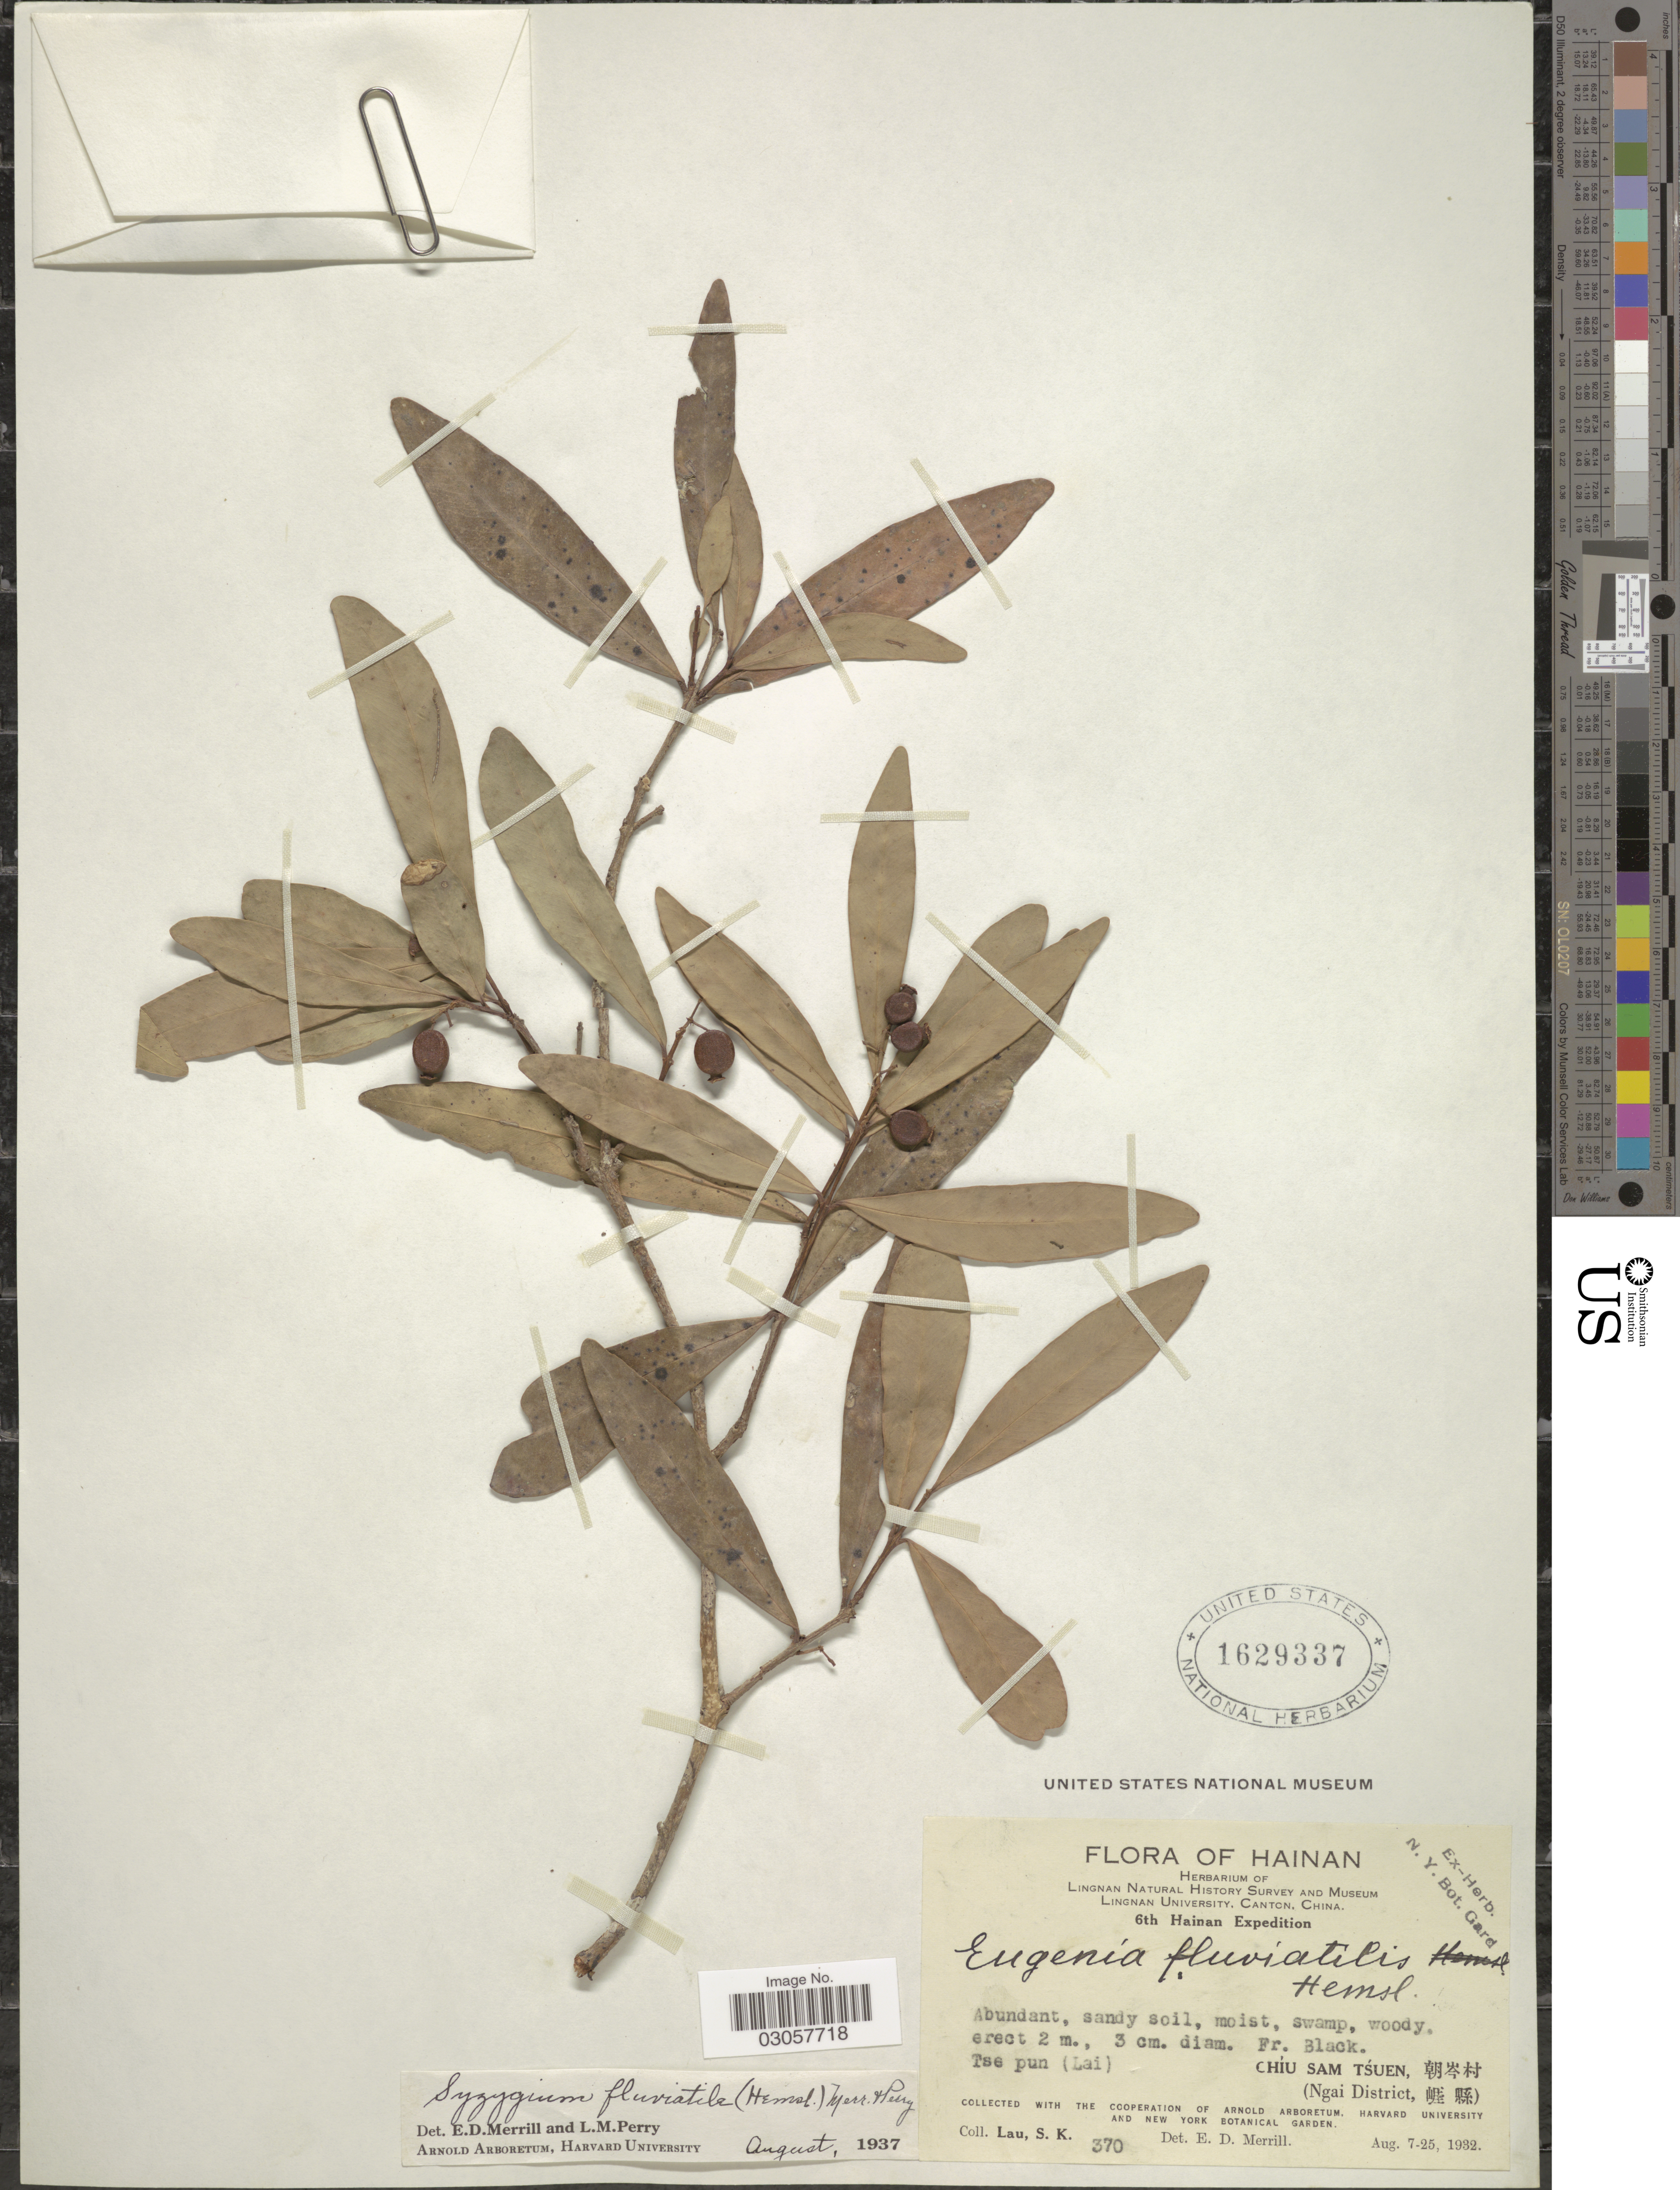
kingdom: Plantae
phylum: Tracheophyta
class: Magnoliopsida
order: Myrtales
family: Myrtaceae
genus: Syzygium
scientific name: Syzygium fluviatile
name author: (Hemsl.) Merr. & L.M. Perry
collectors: S. K. Lau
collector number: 370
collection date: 1932-08-07/1932-08-25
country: China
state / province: Hainan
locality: (Lai) Chiu Sam TsuenNgai District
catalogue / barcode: US 1629337